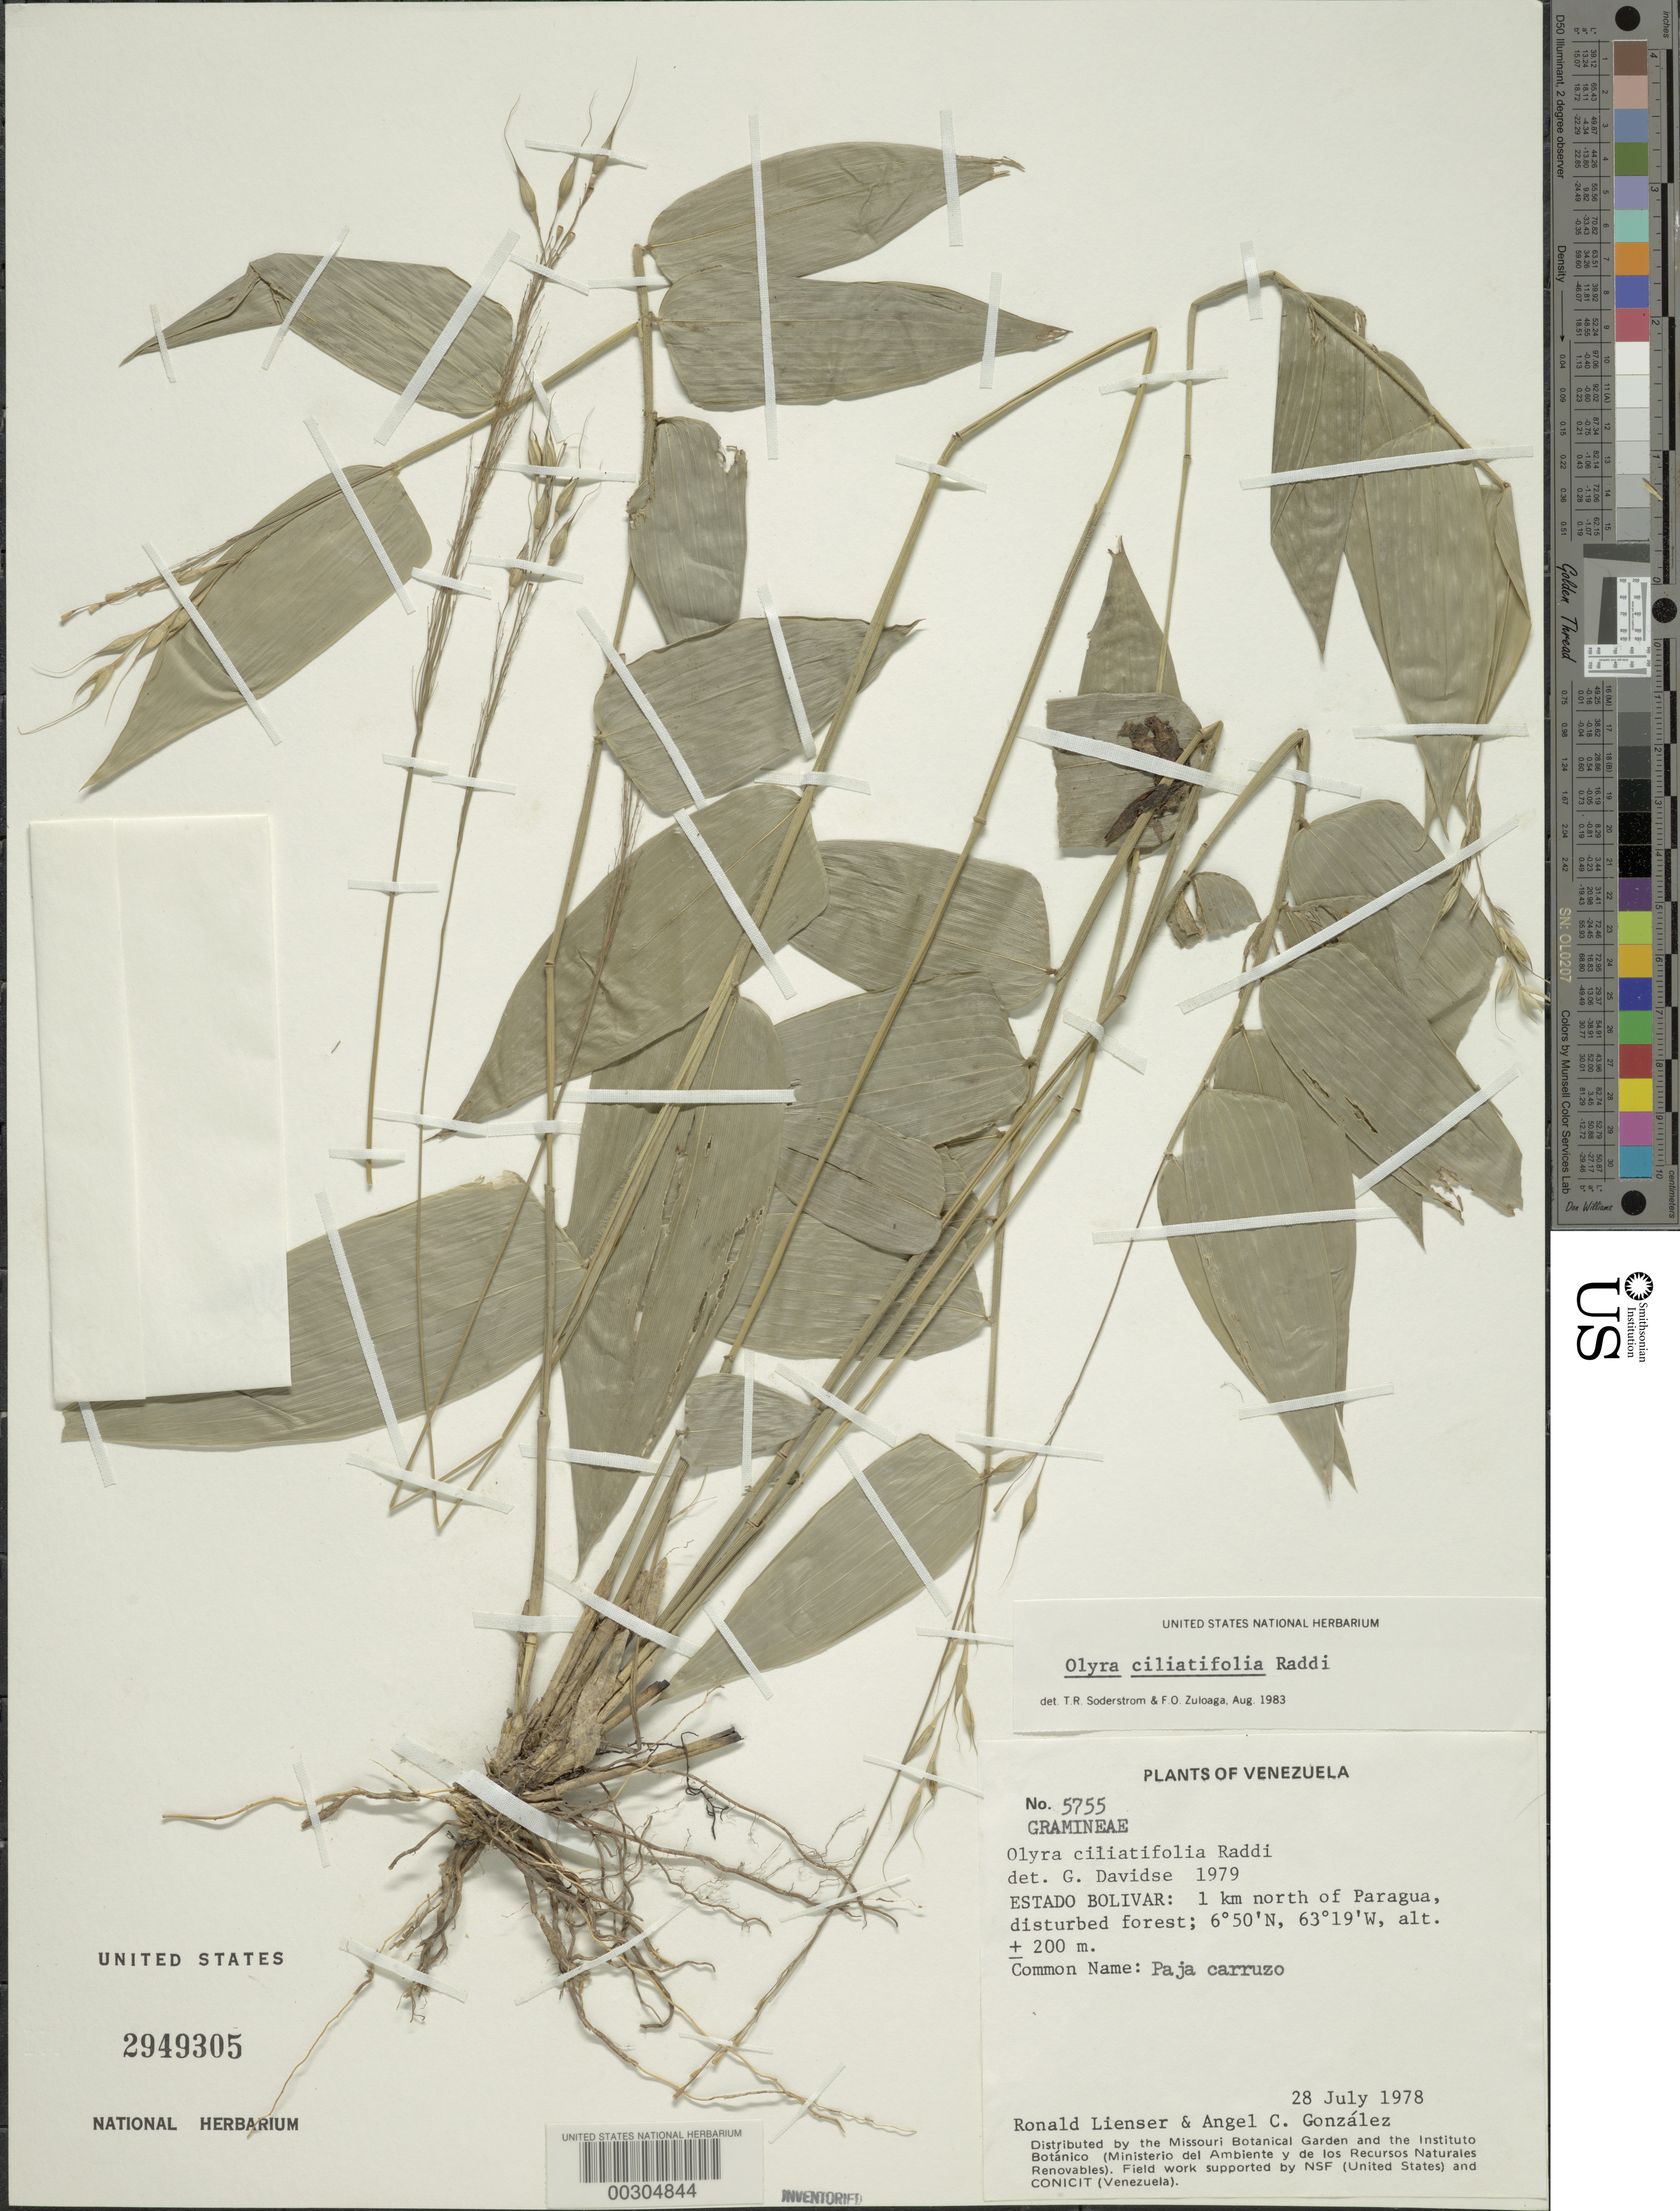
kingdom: Plantae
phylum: Tracheophyta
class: Liliopsida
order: Poales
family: Poaceae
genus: Olyra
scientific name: Olyra ciliatifolia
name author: Raddi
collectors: R. L. Liesner & A. C. González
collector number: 5755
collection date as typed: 28 Jul 1978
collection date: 1978-07-28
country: Venezuela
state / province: Bolivar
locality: Paragua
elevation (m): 200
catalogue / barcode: US 2949305